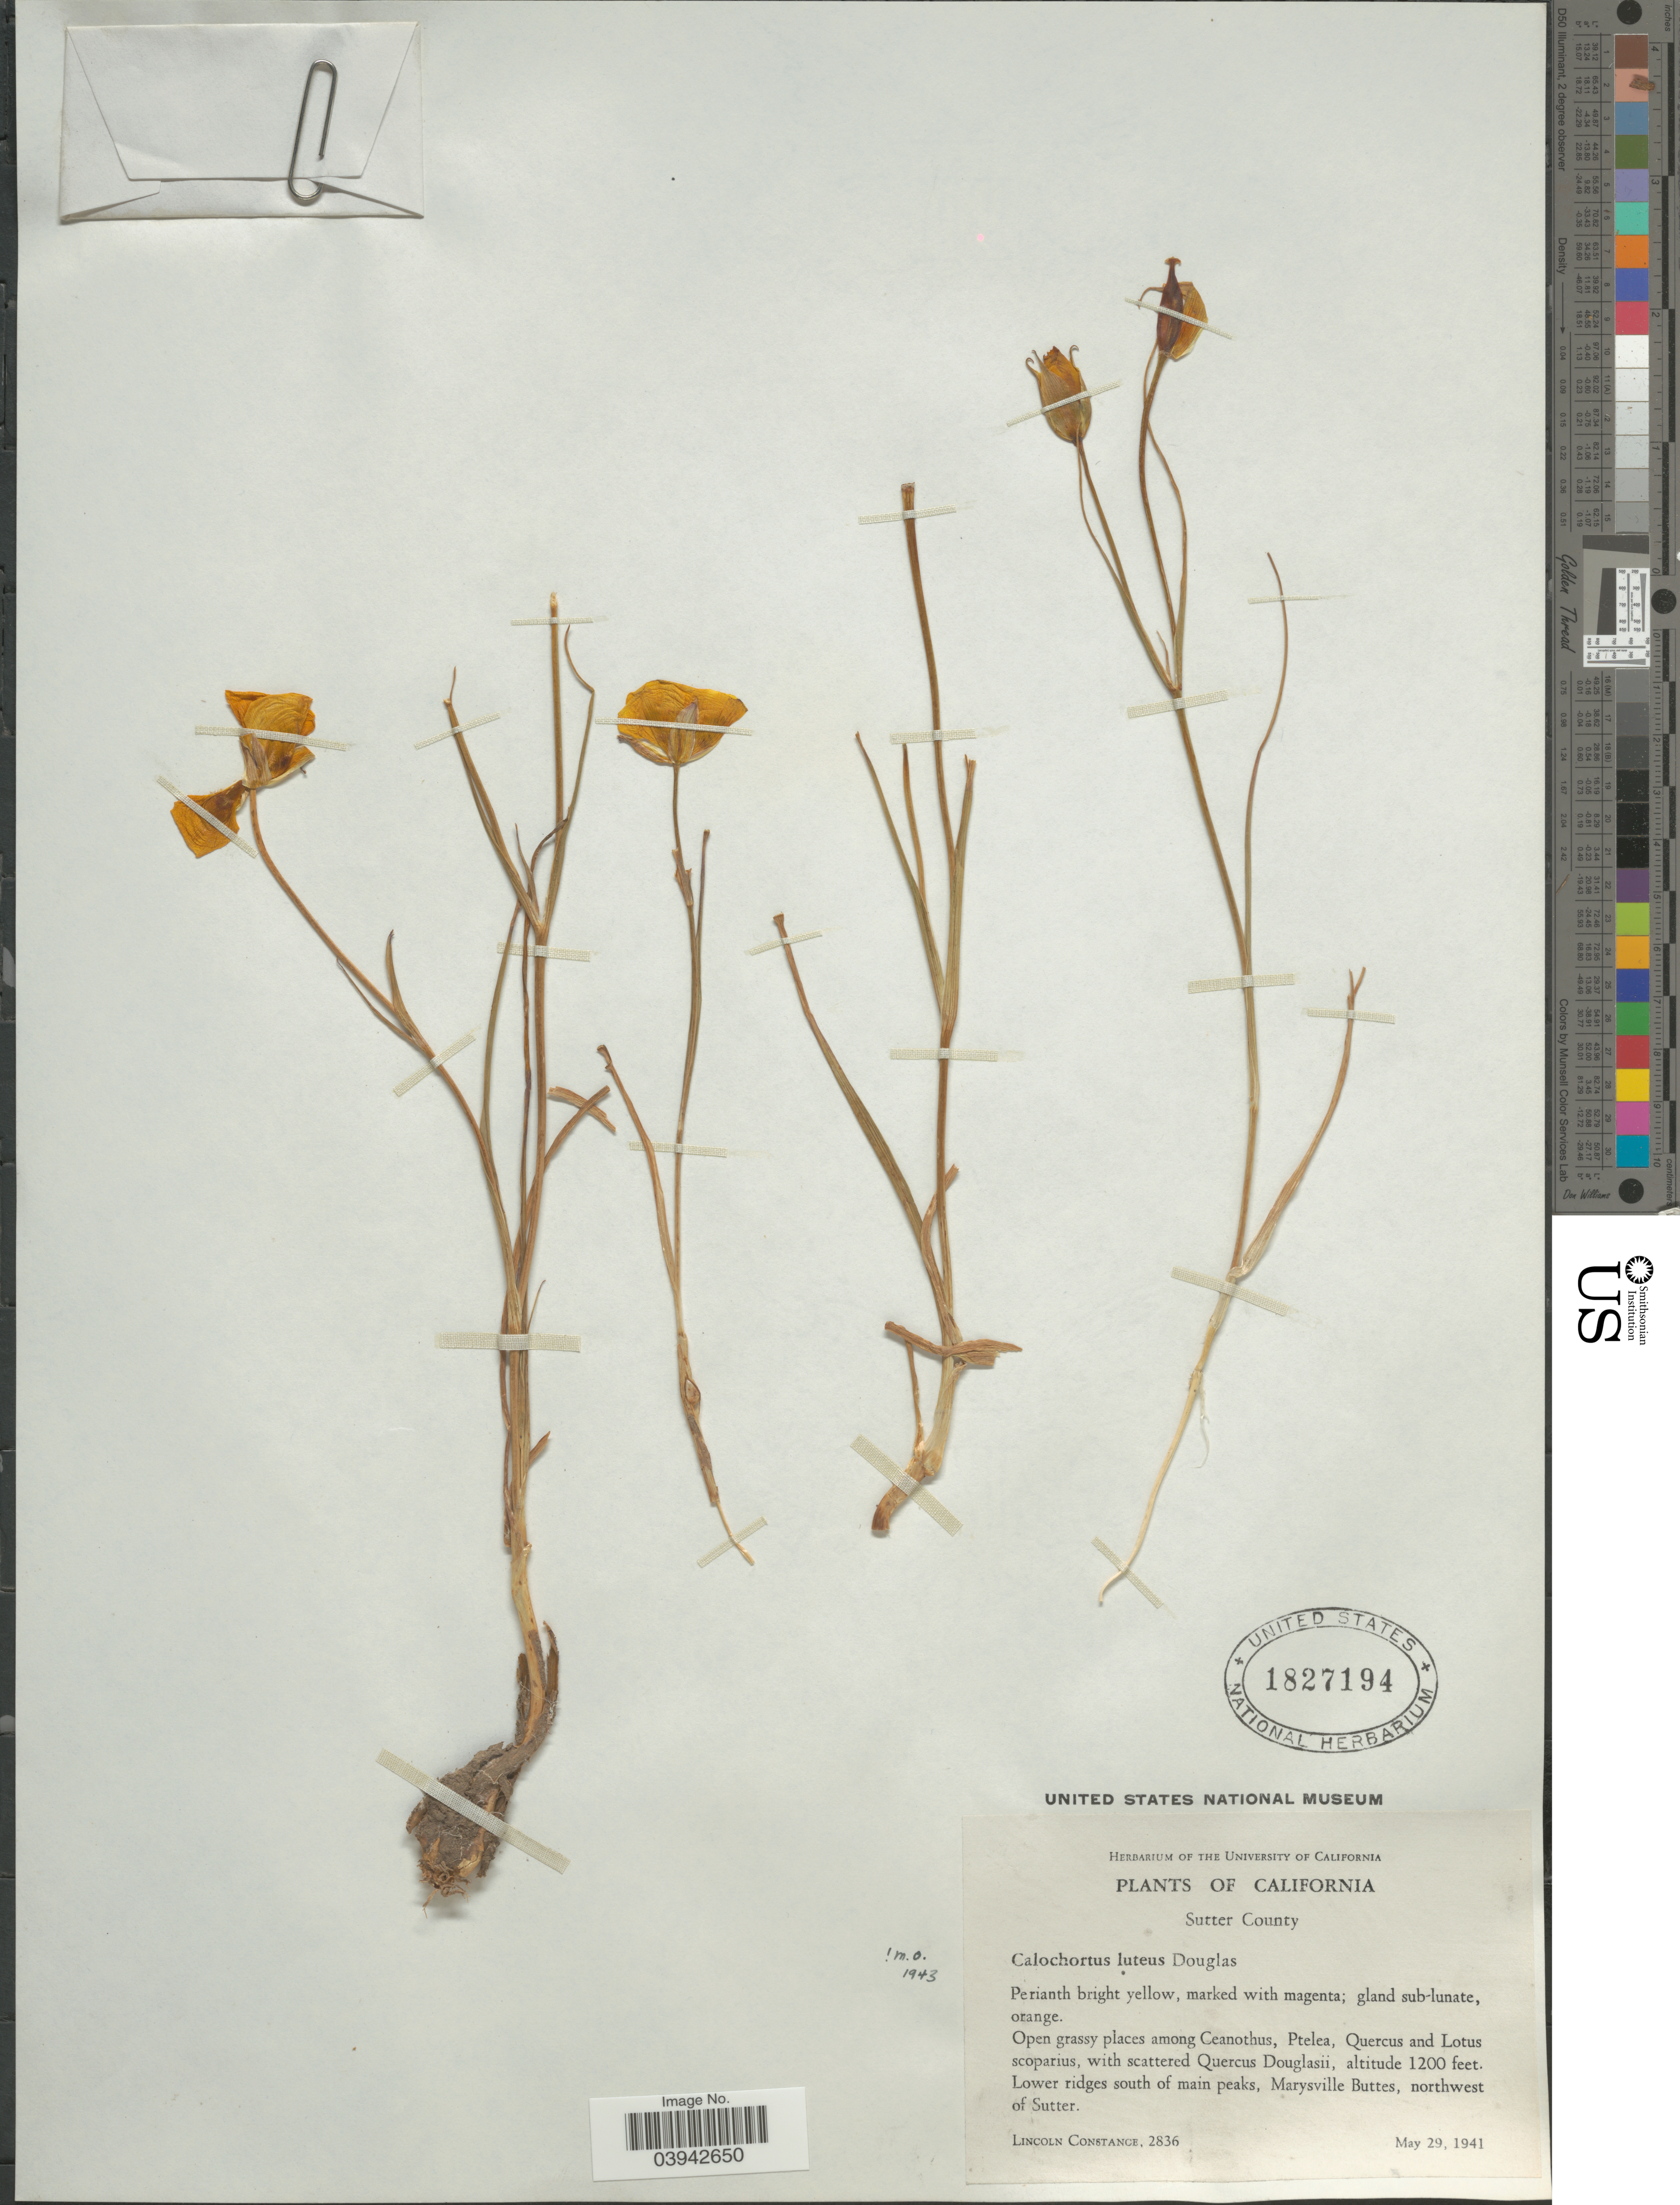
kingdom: Plantae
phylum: Tracheophyta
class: Liliopsida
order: Liliales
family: Liliaceae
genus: Calochortus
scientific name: Calochortus luteus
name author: Douglas ex Lindl.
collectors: L. Constance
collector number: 2836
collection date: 1941-05-29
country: United States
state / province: California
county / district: Sutter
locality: Sutter County. Low ridges south of main peaks, Marysville Buttes, northwest of Sutter.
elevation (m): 366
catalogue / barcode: US 1827194